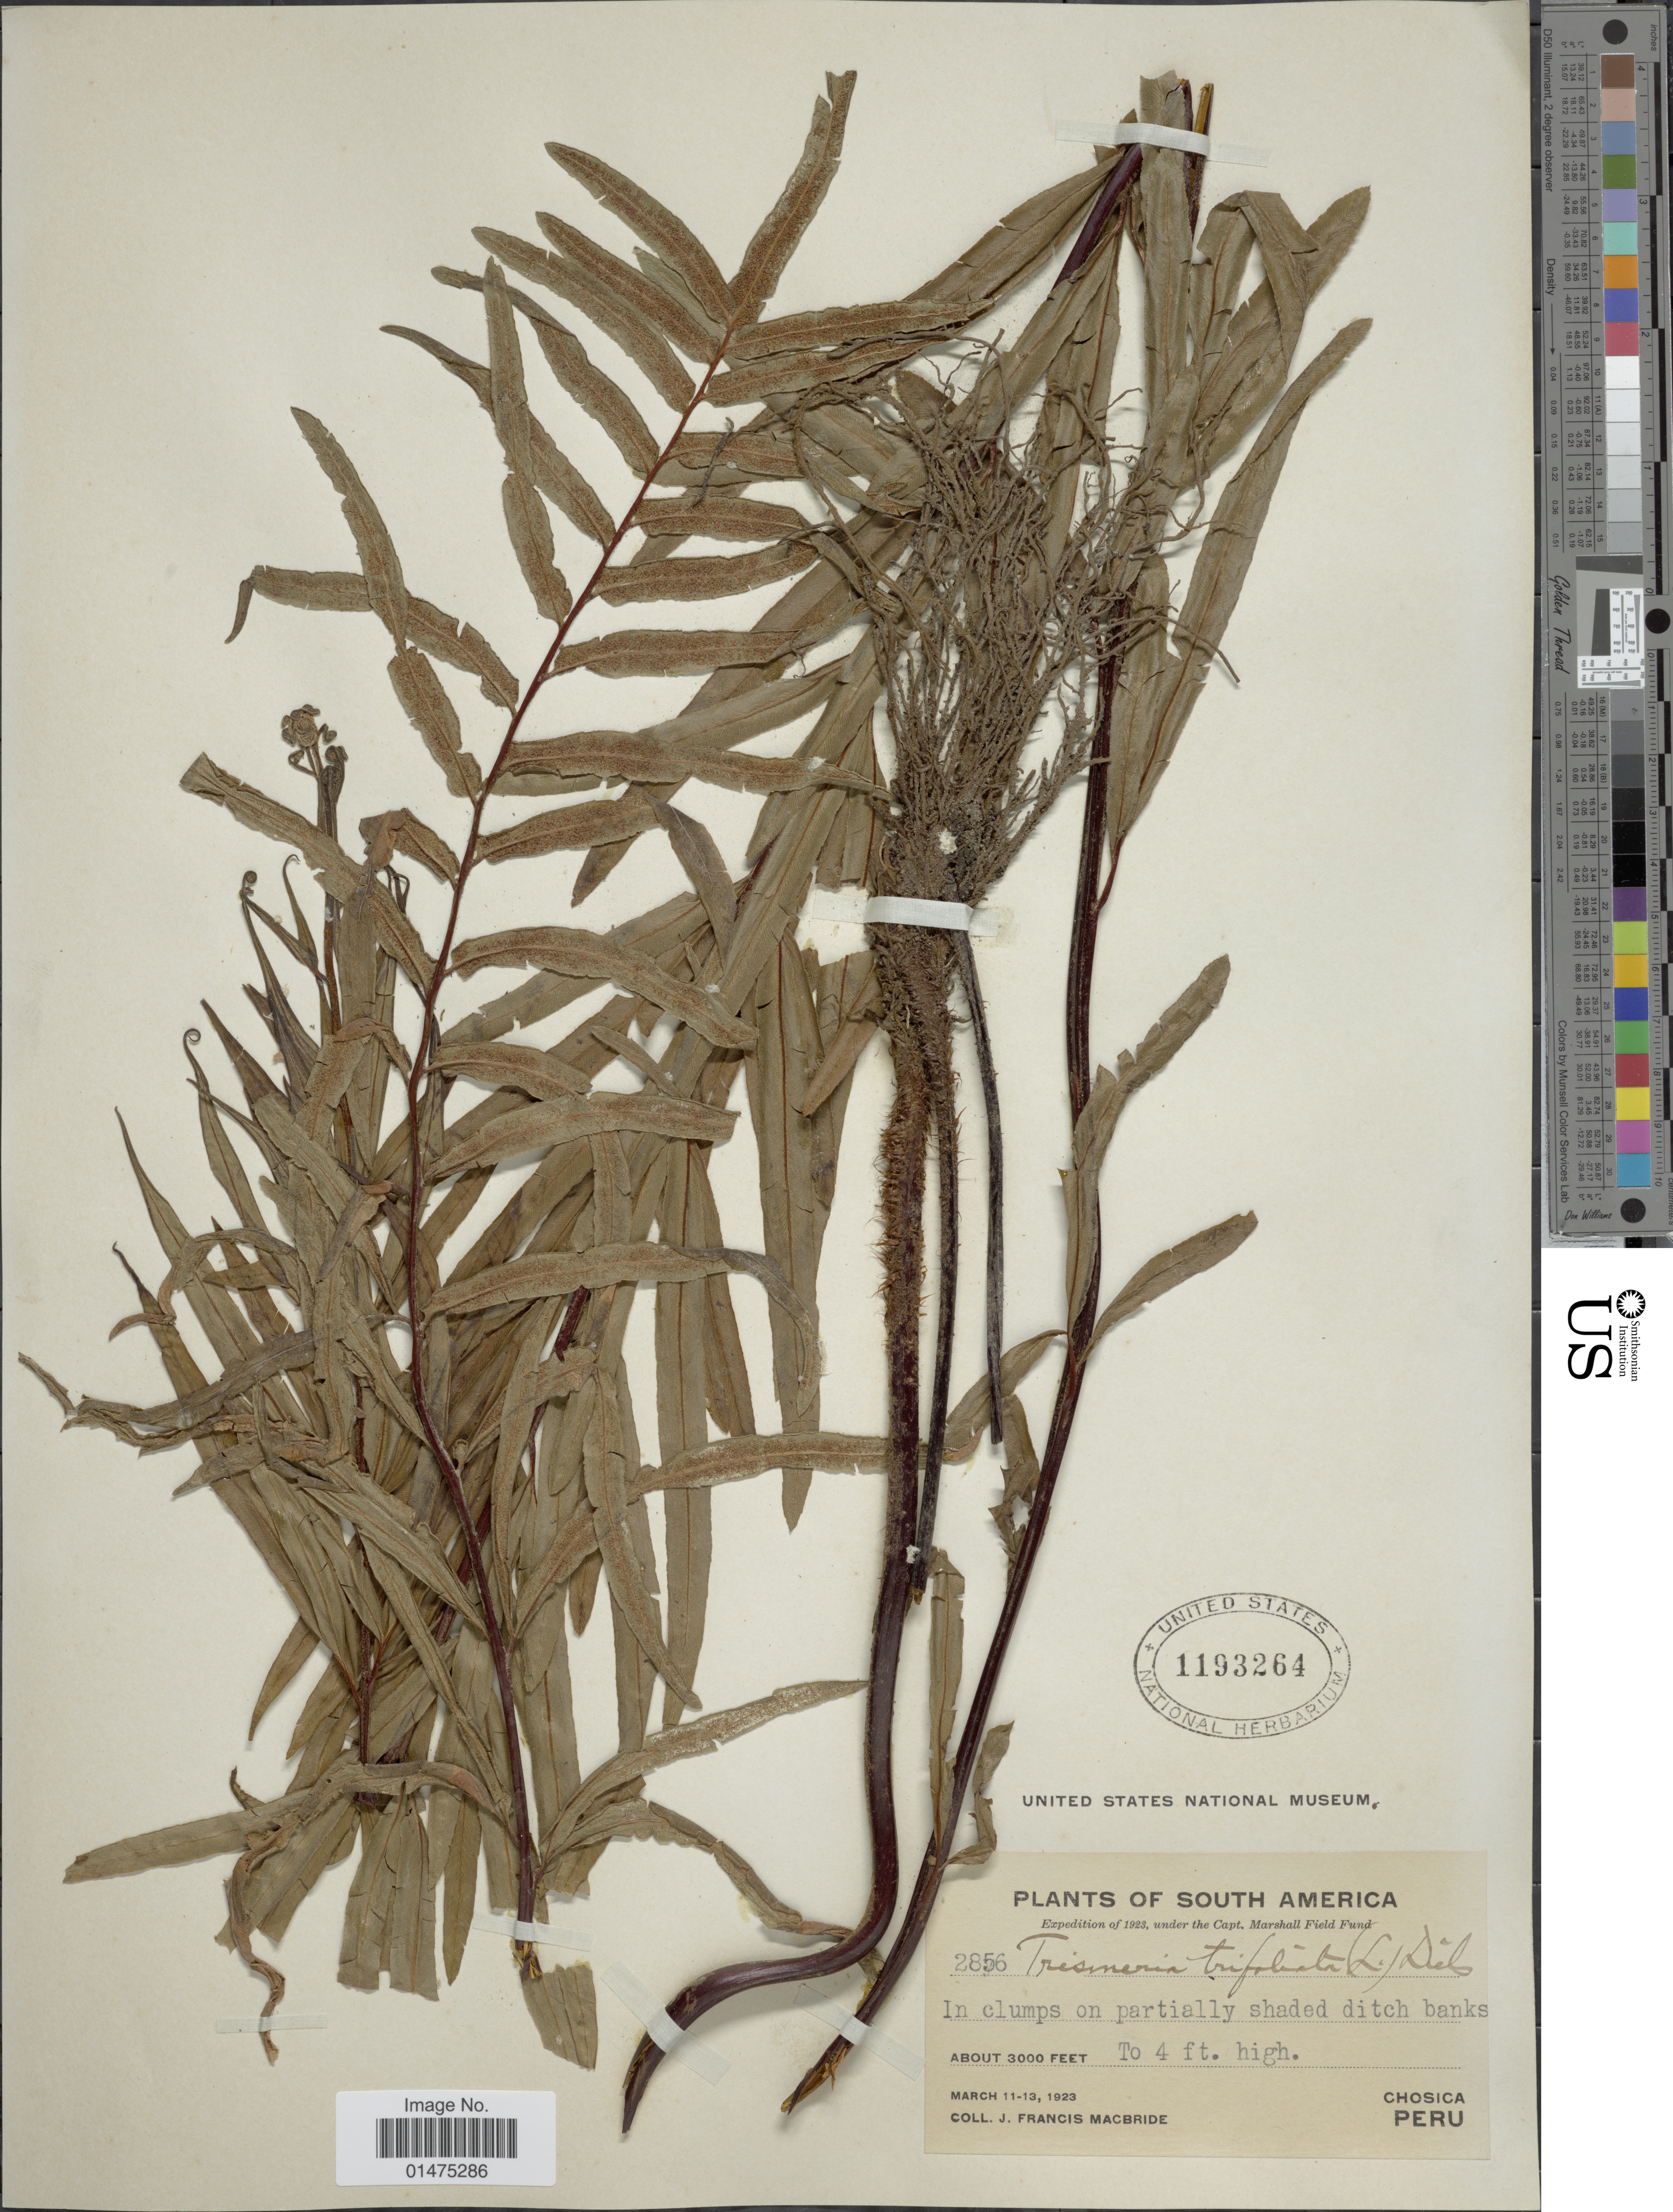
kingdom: Plantae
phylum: Tracheophyta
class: Polypodiopsida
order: Polypodiales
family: Pteridaceae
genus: Pityrogramma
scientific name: Pityrogramma trifoliata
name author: (L.) R.M. Tryon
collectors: J. F. Macbride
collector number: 2856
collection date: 1923-03-11/1923-03-13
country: Peru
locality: Chosica, South America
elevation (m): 914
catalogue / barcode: US 1193264